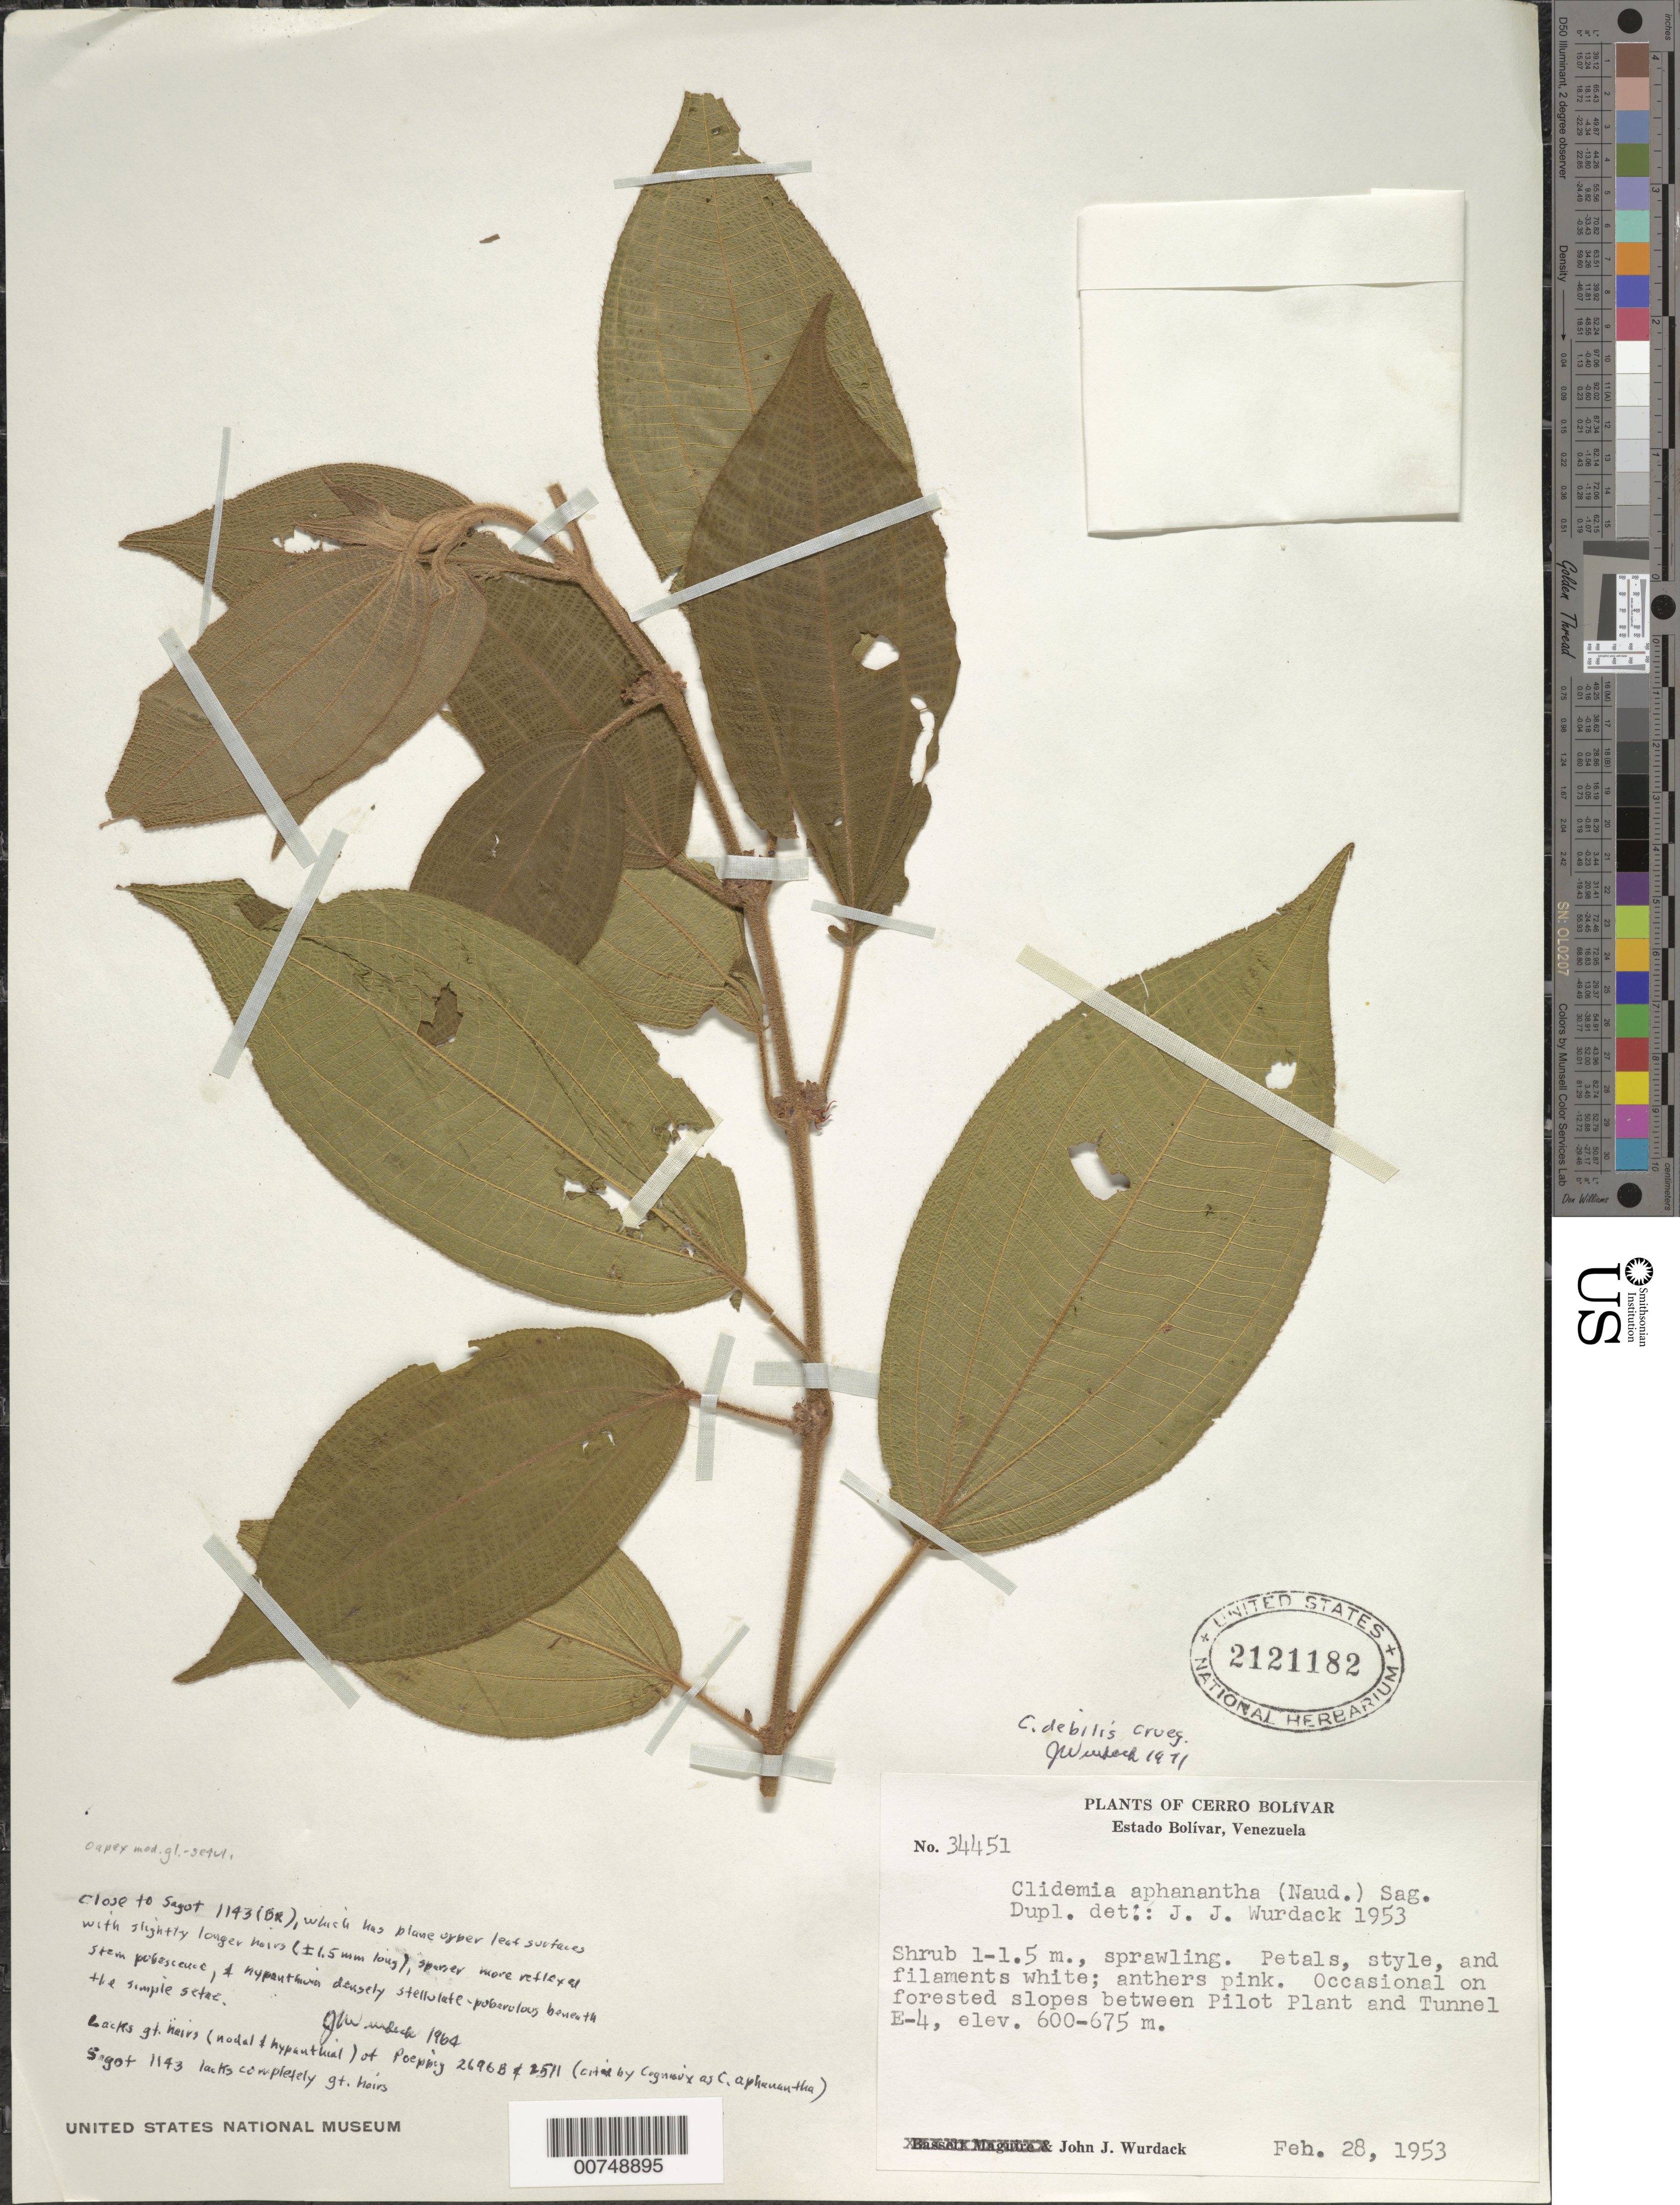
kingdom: Plantae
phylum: Tracheophyta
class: Magnoliopsida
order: Myrtales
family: Melastomataceae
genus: Clidemia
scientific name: Clidemia debilis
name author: Crueg.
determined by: Wurdack, John J., (US), US (UNITED STATES)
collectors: J. J. Wurdack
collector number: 34451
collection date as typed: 28-Feb-53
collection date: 1953-02-28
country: Venezuela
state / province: Bolívar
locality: Cerro Bolívar, between Pilot Plant and Tunnel E-4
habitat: Forested slopes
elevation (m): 600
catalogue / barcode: US 2121182